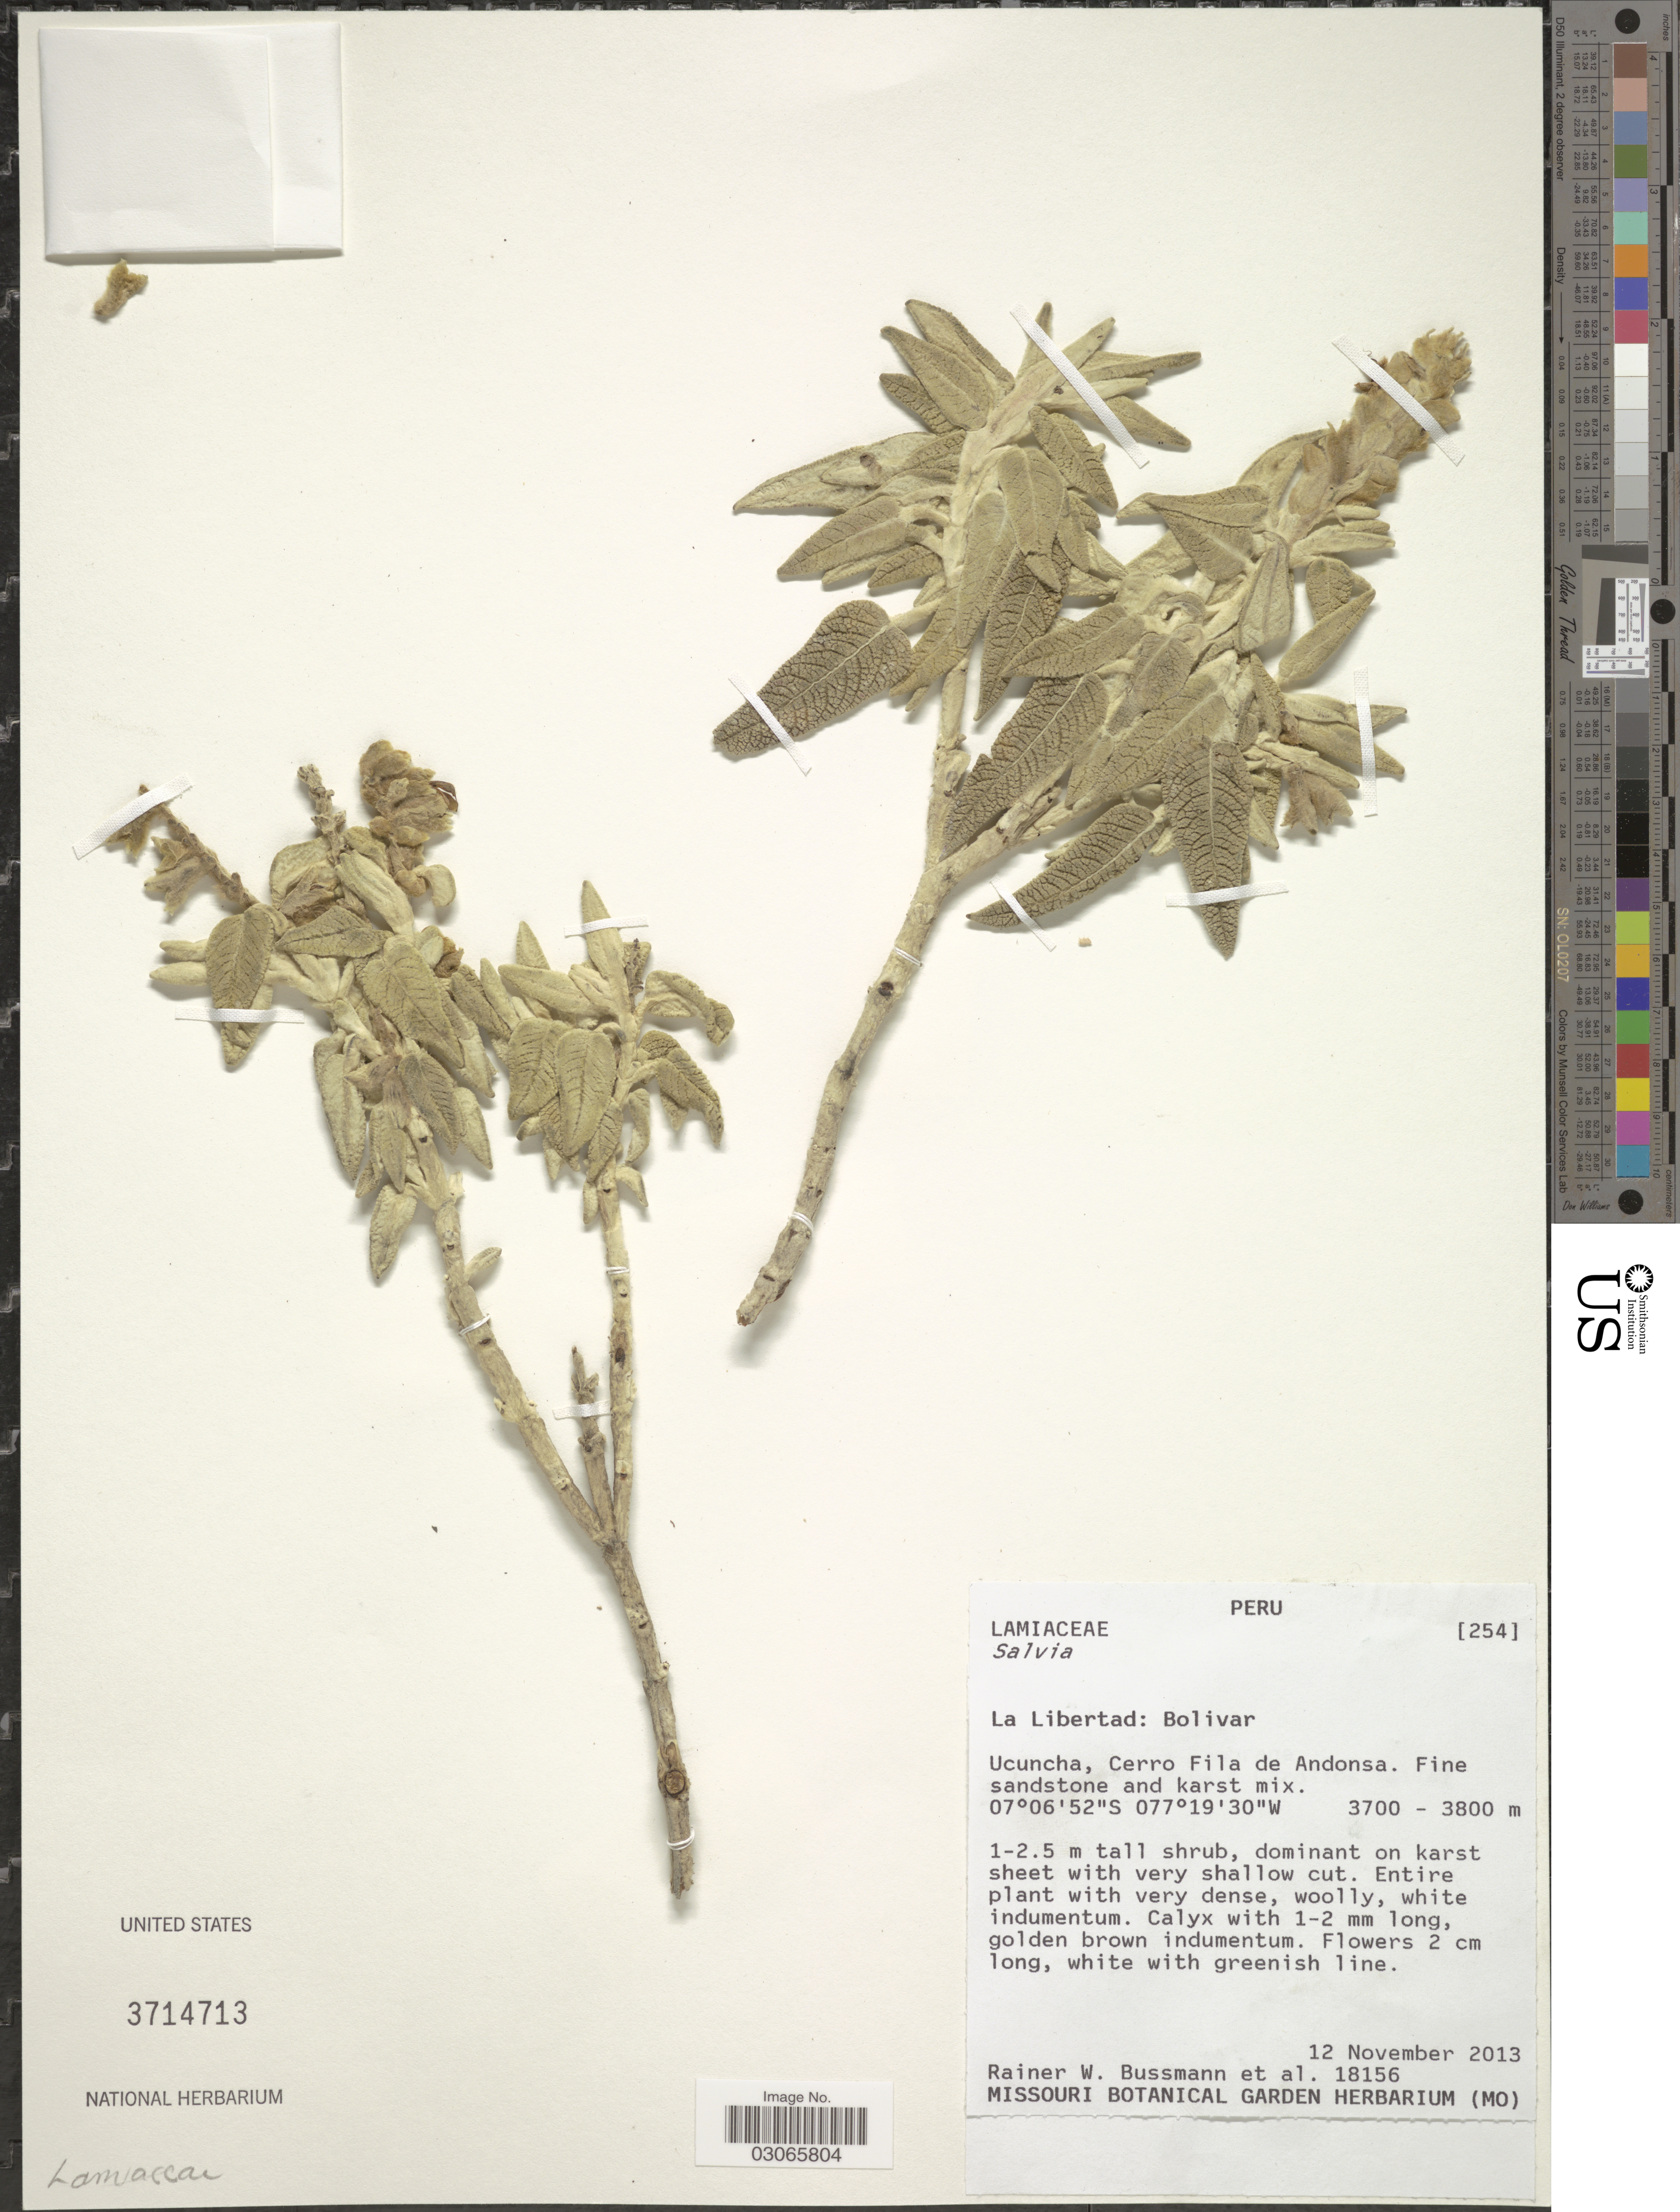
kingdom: Plantae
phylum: Tracheophyta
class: Magnoliopsida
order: Lamiales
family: Lamiaceae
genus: Salvia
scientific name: Salvia sp.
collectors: R. W. Bussmann & et al.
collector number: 18156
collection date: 2013-11-12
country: Peru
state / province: La Libertad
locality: Bolivar. Ucuncha, Cerro Fila de Andonsa.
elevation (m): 3700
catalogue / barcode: US 3714713